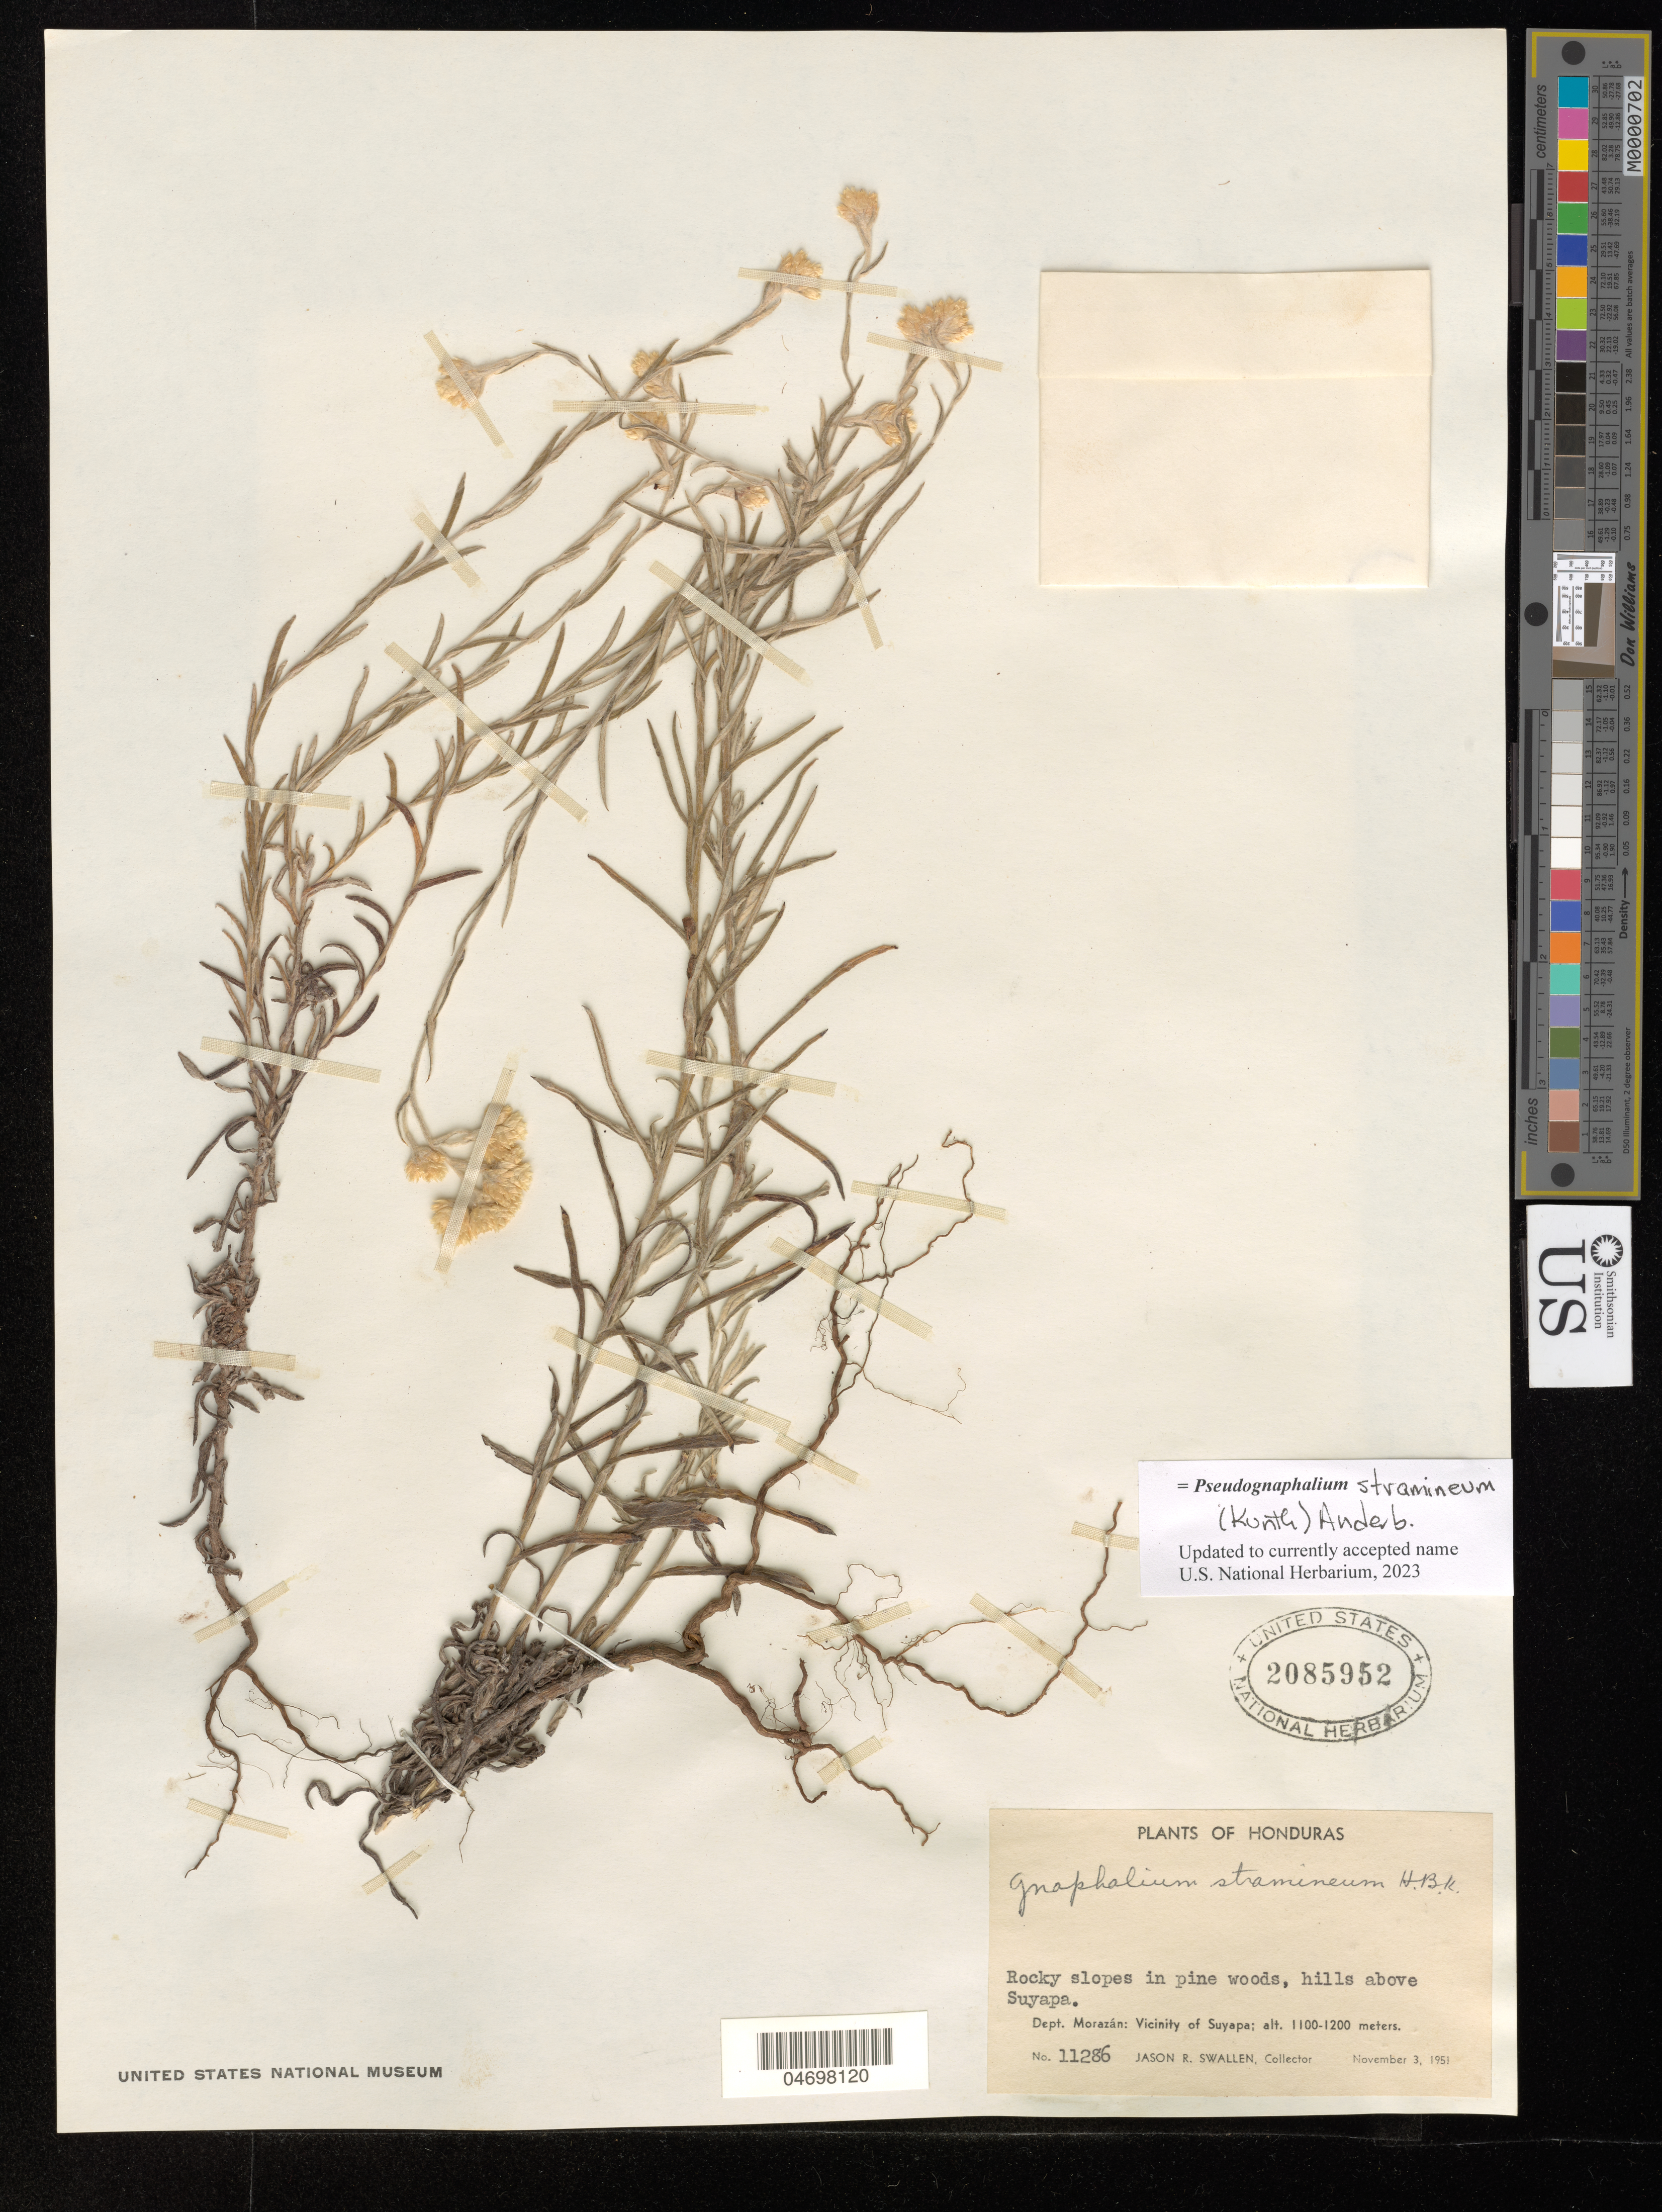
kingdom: Plantae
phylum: Tracheophyta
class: Magnoliopsida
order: Asterales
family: Asteraceae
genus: Pseudognaphalium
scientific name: Pseudognaphalium filifolium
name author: G.L. Nesom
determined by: Nesom, Guy L.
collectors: J. R. Swallen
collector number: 11286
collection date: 1951-11-03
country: Honduras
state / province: Fco. Morazán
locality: Rocky slopes in pine woods, hills above Suyupa, Dept. Morazan, Vicinity of Suyapa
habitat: Rocky slopes in pine woods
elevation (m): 1100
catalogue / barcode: US 2085952